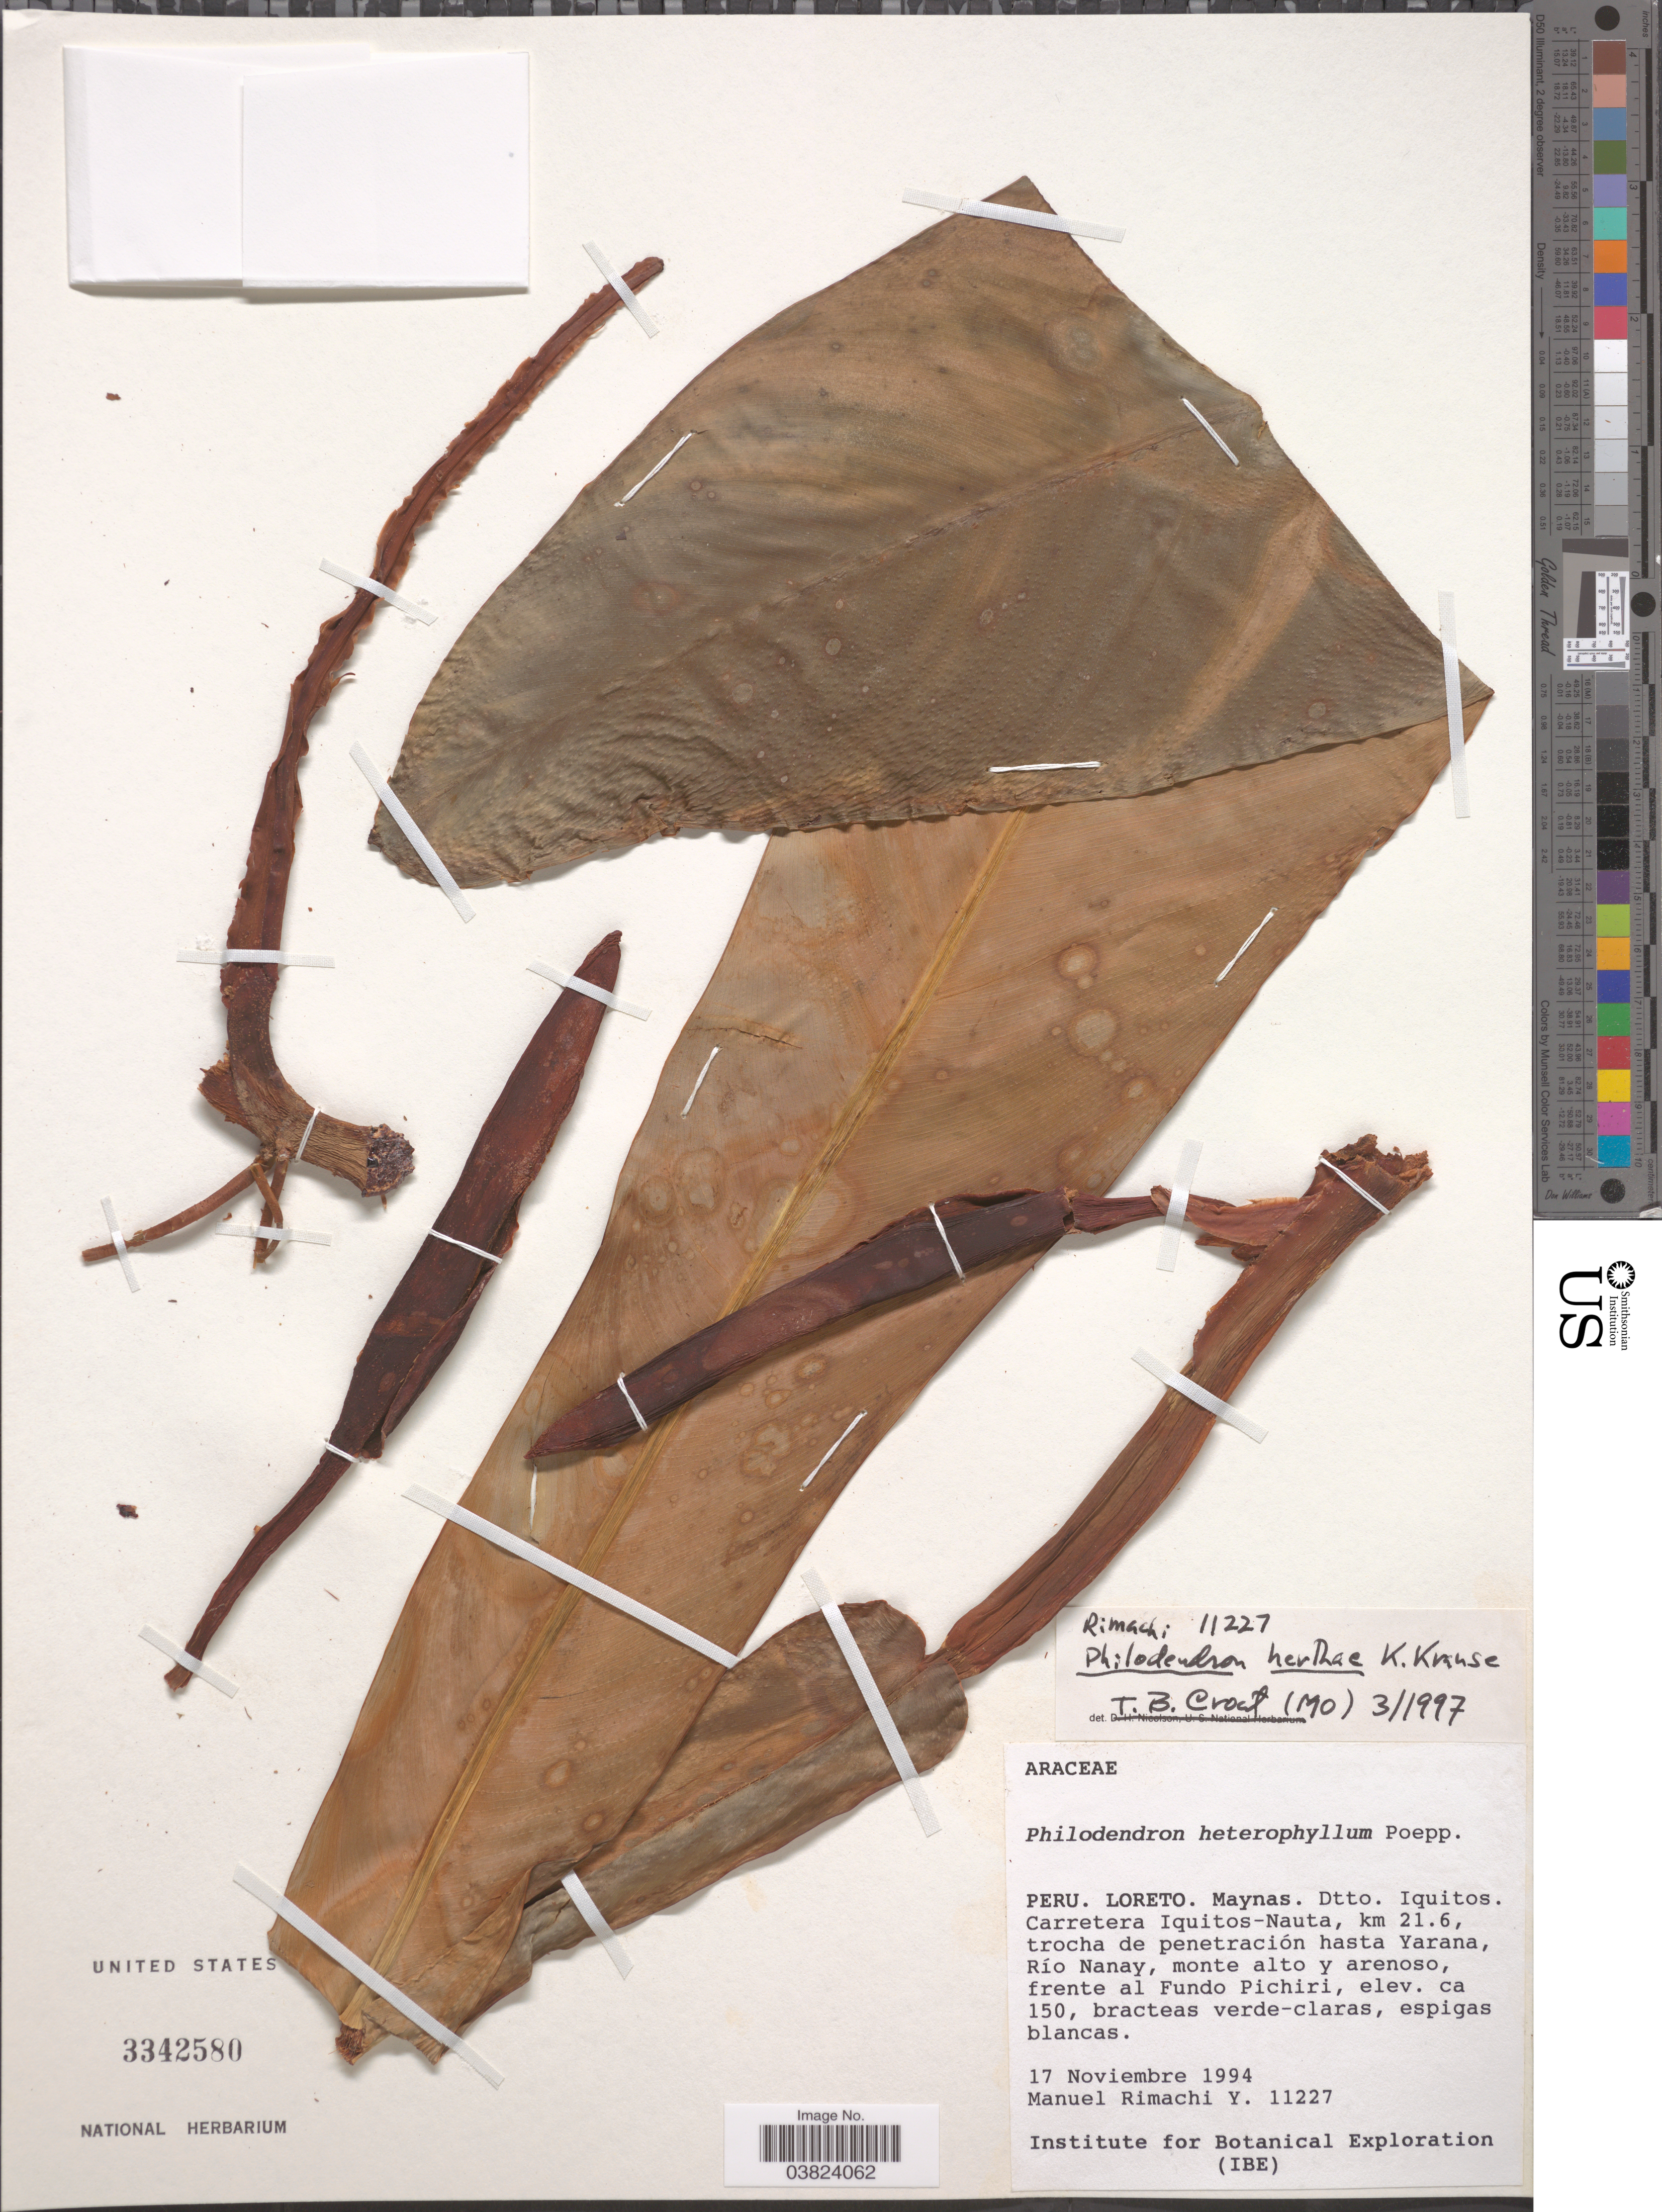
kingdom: Plantae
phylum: Tracheophyta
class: Liliopsida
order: Alismatales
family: Araceae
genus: Philodendron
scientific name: Philodendron herthae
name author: K. Krause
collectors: M. Rimachi Y.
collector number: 11227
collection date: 1994-11-17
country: Peru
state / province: Loreto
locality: Maynas. Dtto. Iquitos. Carretera iquitos-Nauta, km 21.6 trocha de penetración hasta Yarana, río Nanay, monte alto y arenoso, frente al Fundo Pichiri.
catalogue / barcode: US 3342580